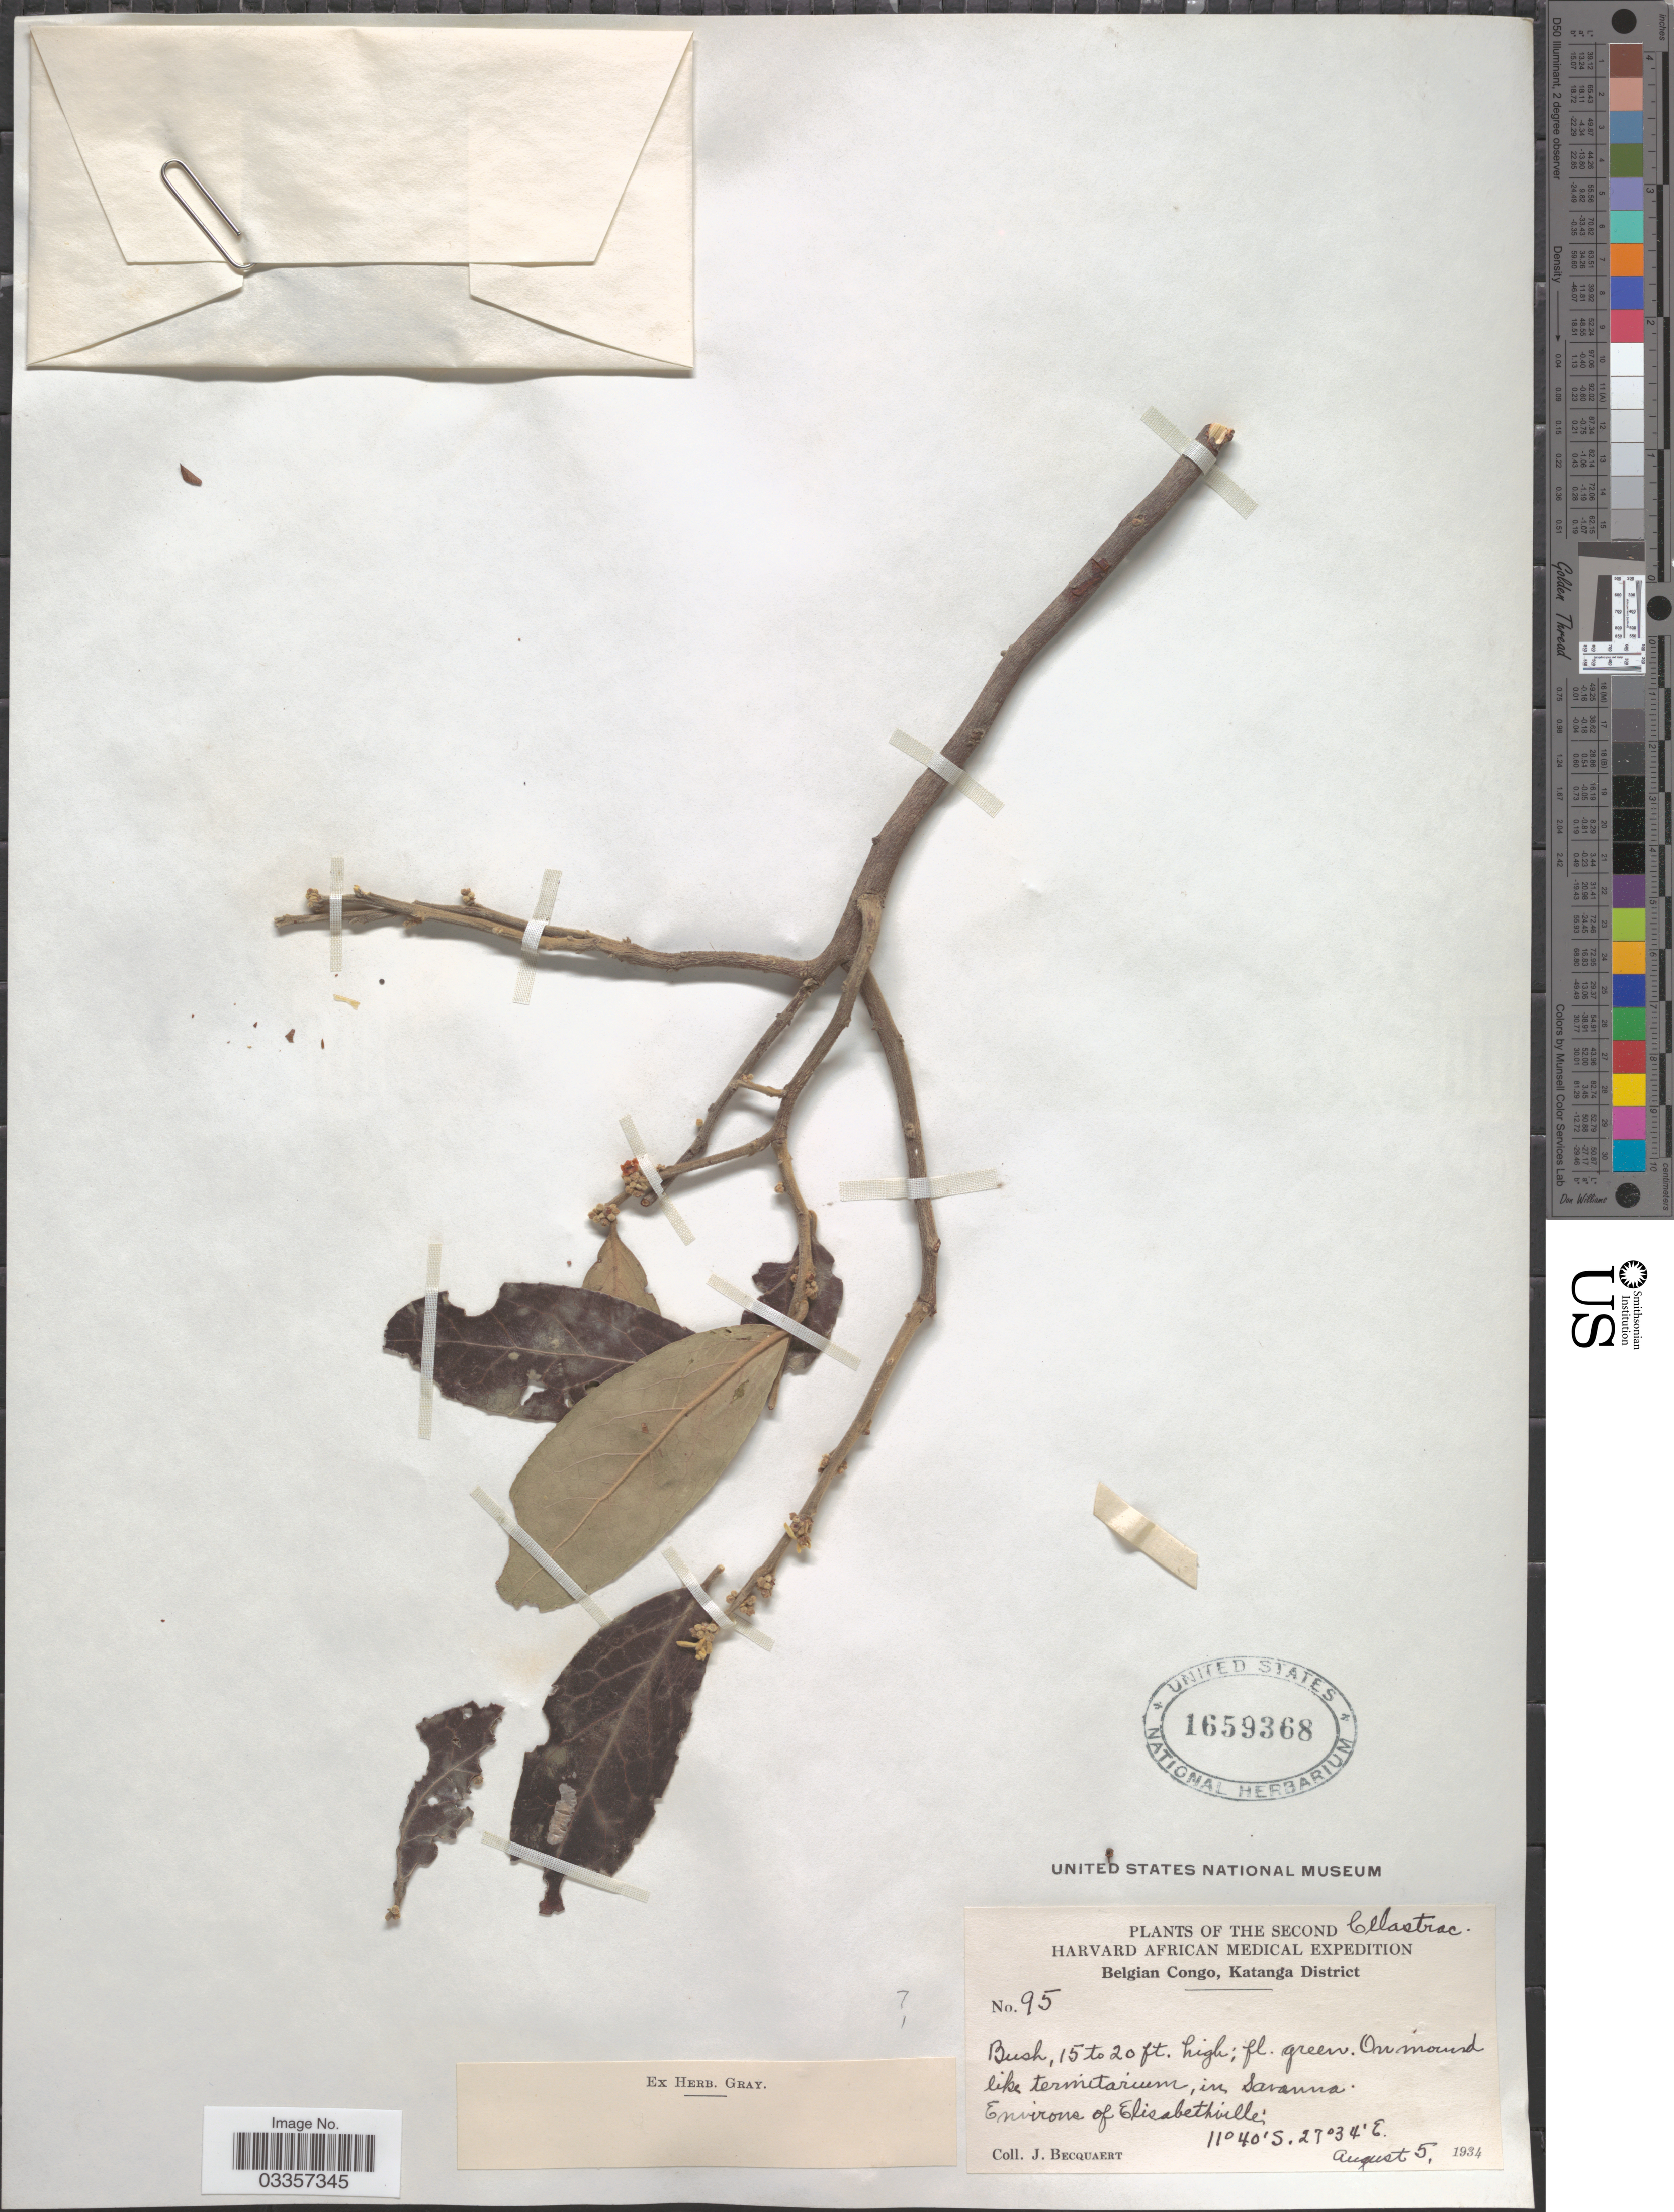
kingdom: Plantae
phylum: Tracheophyta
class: Magnoliopsida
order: Celastrales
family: Celastraceae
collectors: J. Becquaert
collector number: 95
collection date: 1934-08-05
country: Congo, Democratic Republic of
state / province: Haut-Katanga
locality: Belgian Congo, Katanga District. Environs of Elisabethville.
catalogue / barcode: US 1659368